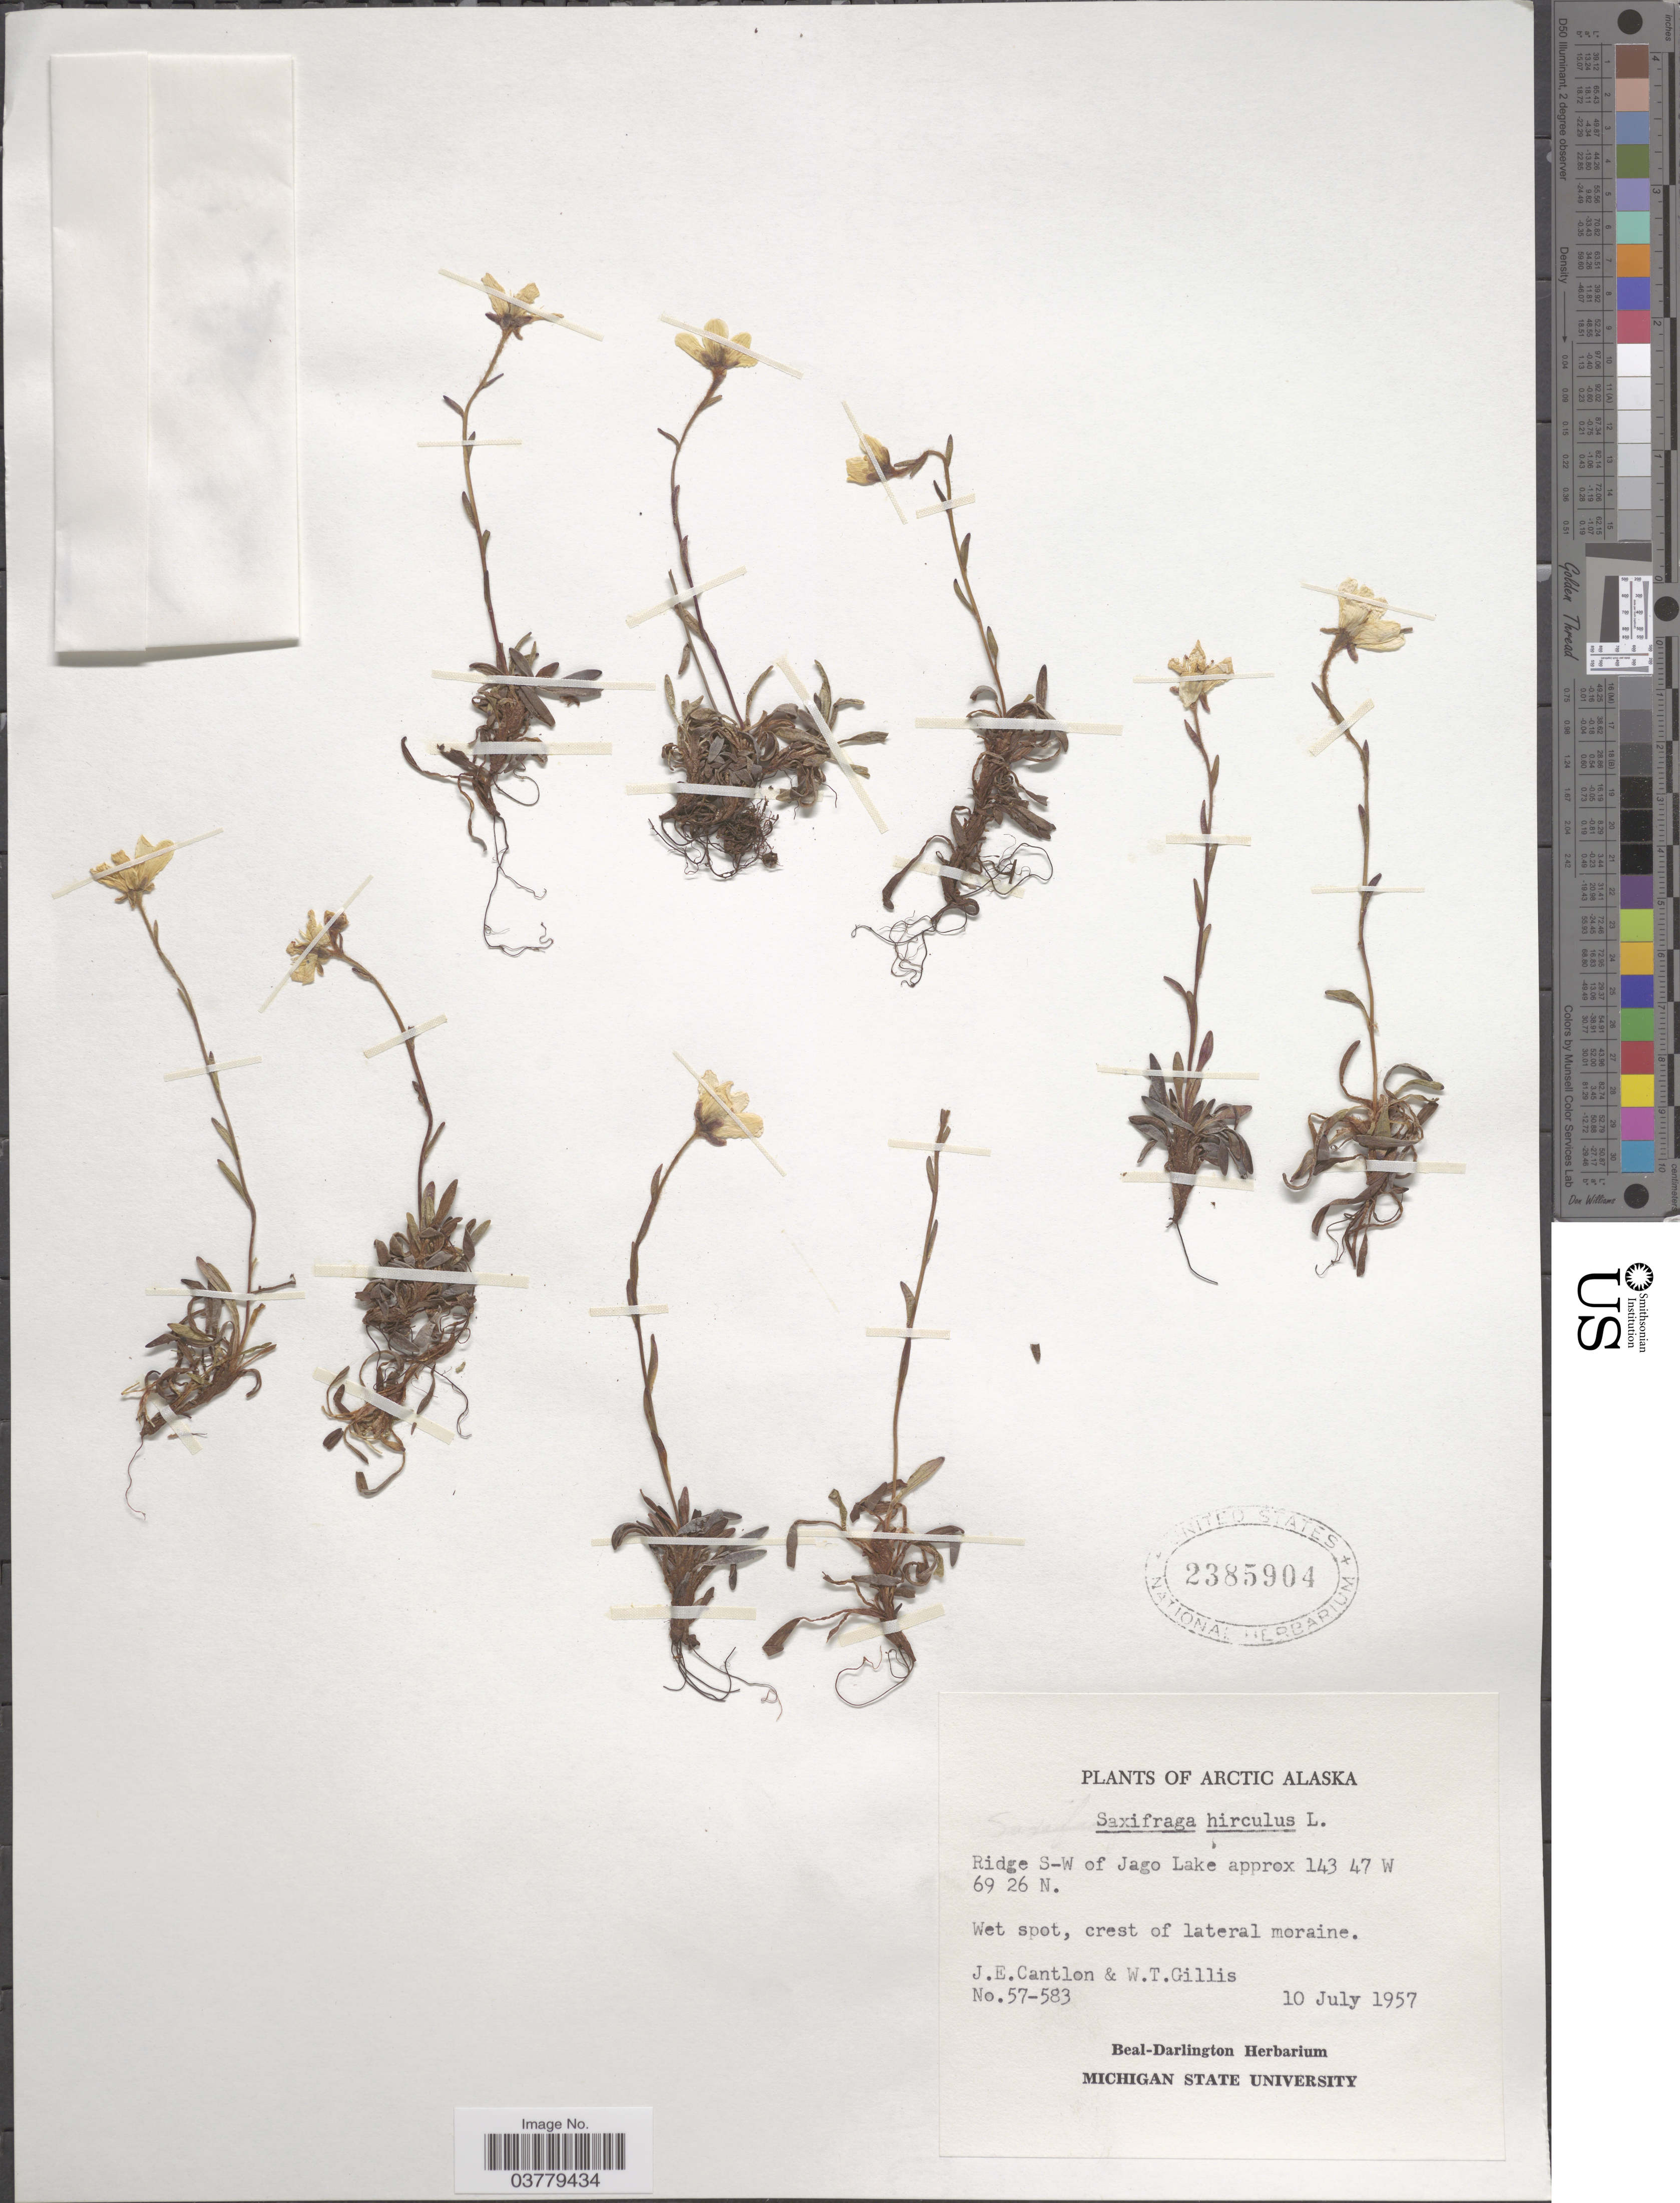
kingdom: Plantae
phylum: Tracheophyta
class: Magnoliopsida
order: Saxifragales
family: Saxifragaceae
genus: Saxifraga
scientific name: Saxifraga hirculus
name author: L.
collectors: J. Cantlon & W. T. Gillis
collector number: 57-583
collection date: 1957-07-10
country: United States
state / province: Alaska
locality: Arctic Alaska. Ridge S-W of Jago Lake.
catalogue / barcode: US 2385904